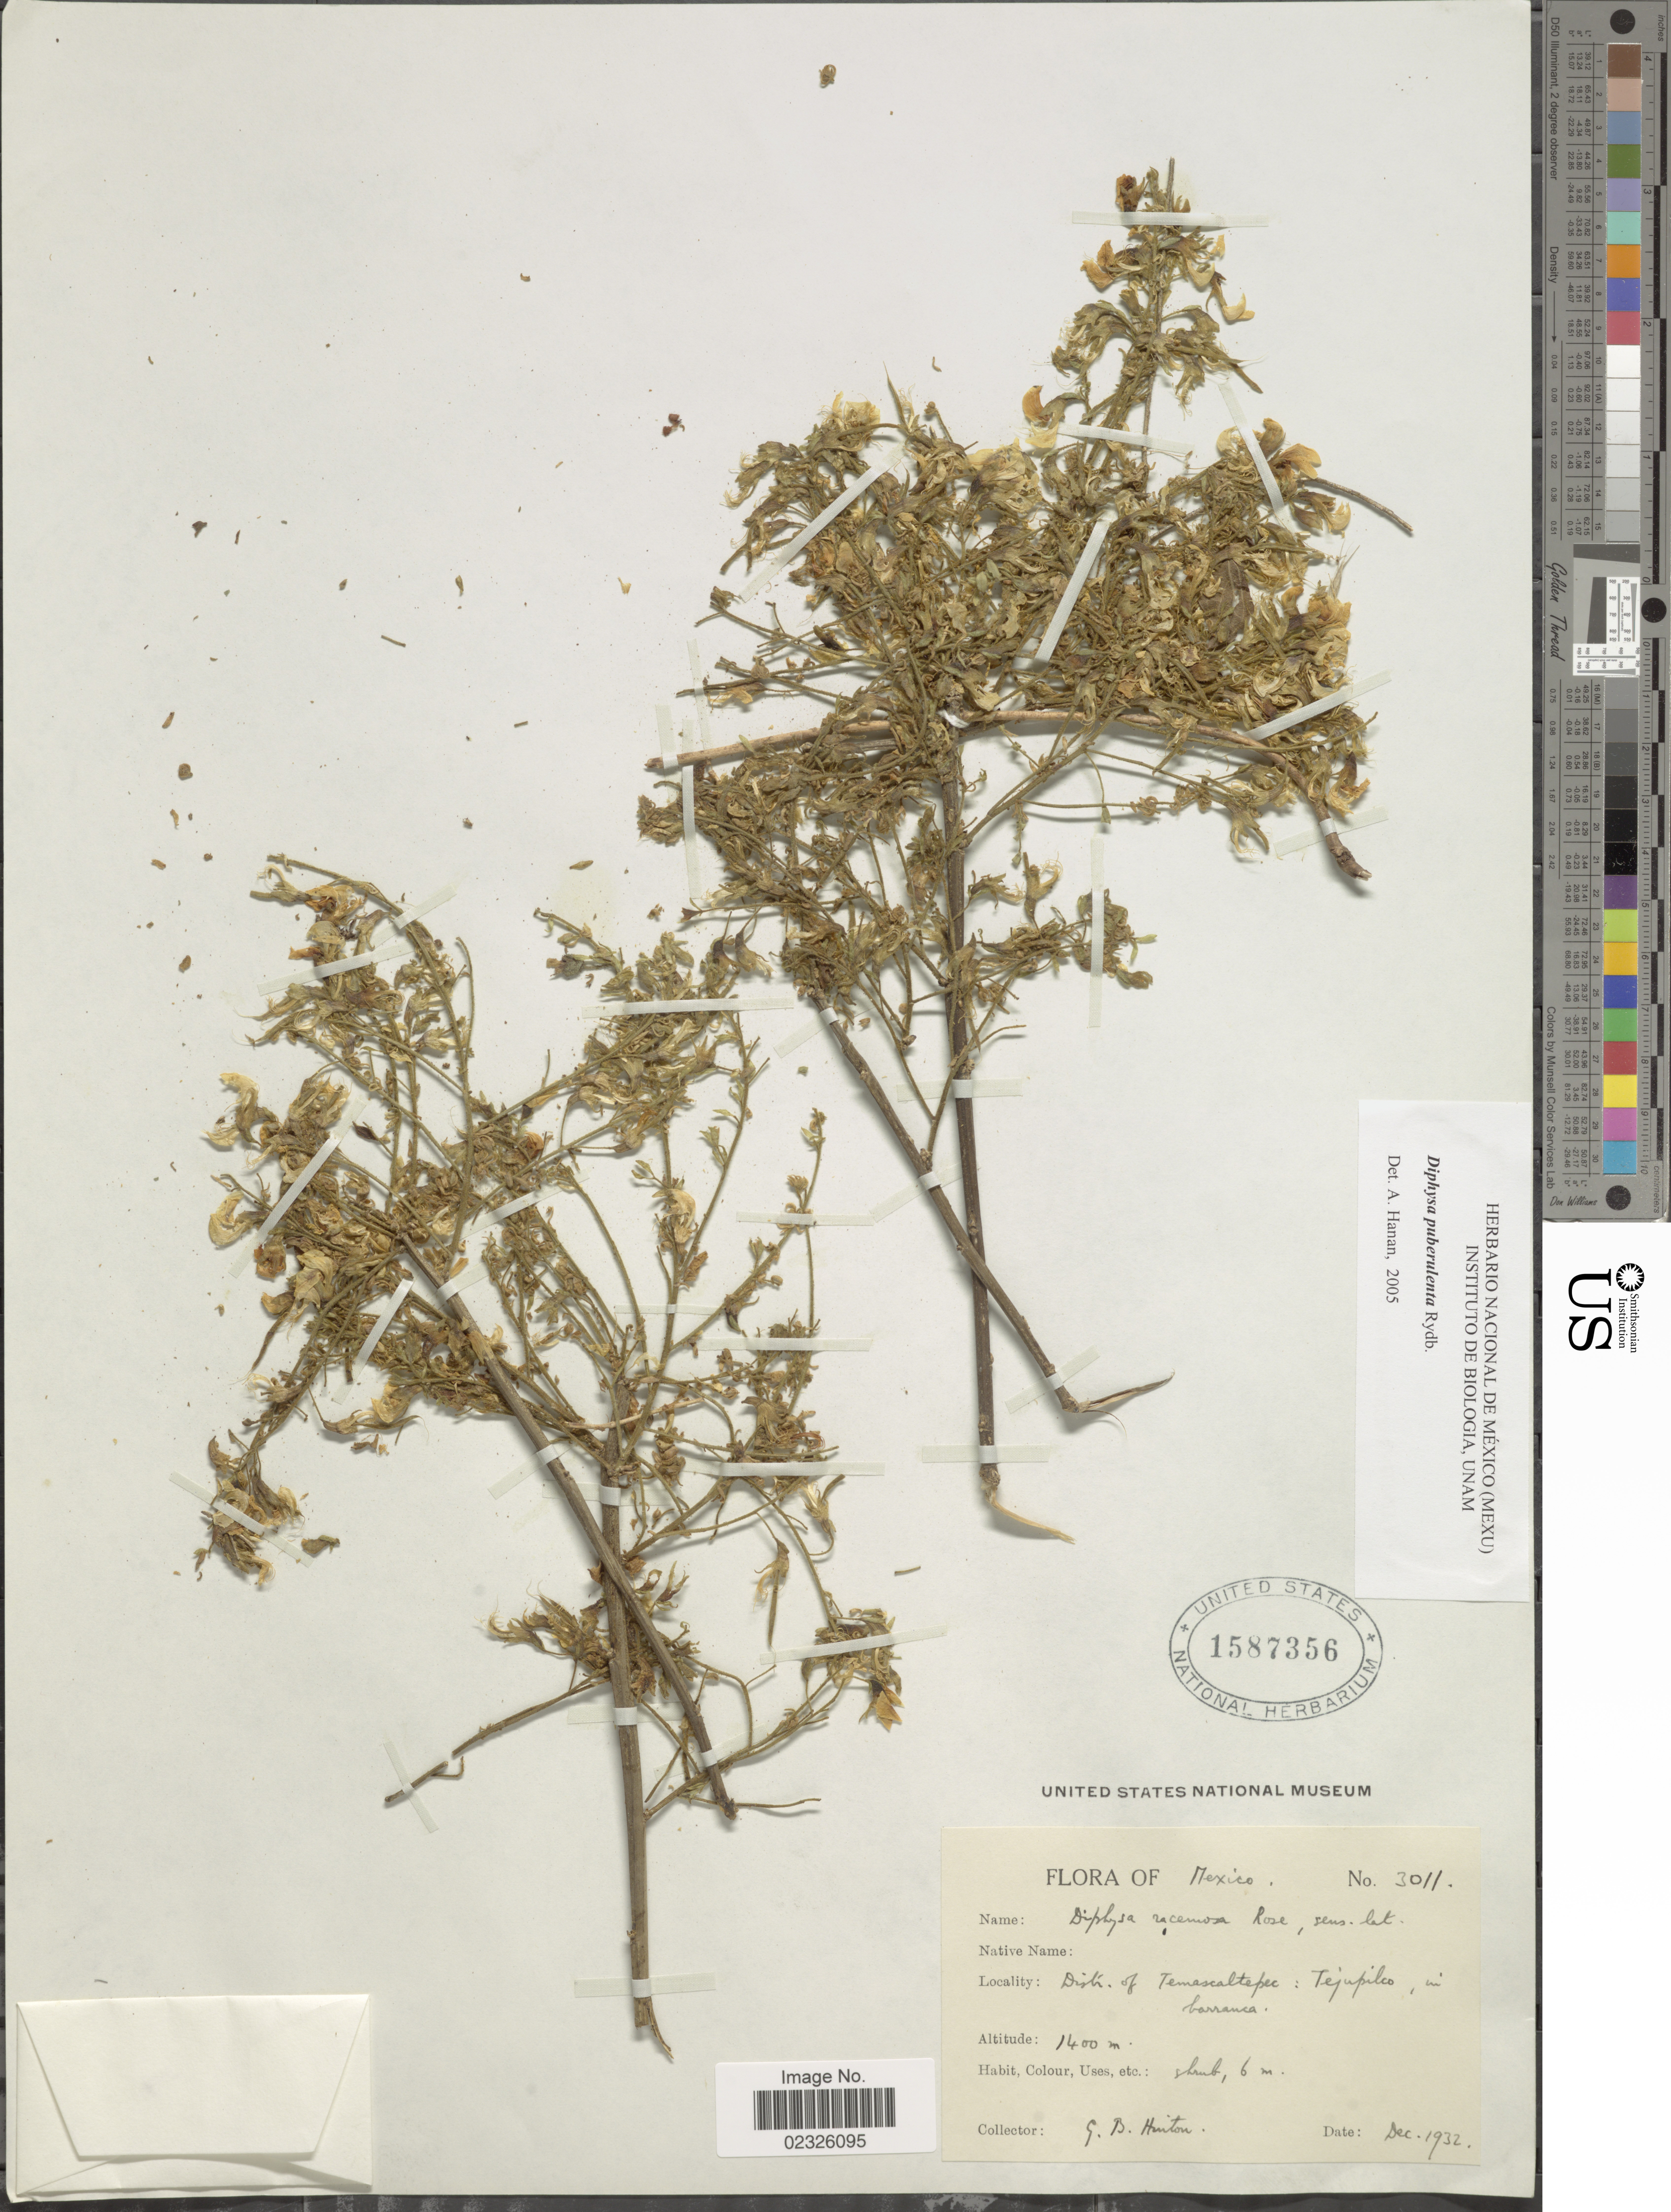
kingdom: Plantae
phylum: Tracheophyta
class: Magnoliopsida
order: Fabales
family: Fabaceae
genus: Diphysa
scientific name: Diphysa puberulenta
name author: Rydb.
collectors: G. B. Hinton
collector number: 3011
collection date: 1932-12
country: Mexico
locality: Distr of Temascaltepec: Tejupilco, in barranca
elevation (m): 1400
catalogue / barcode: US 1587356